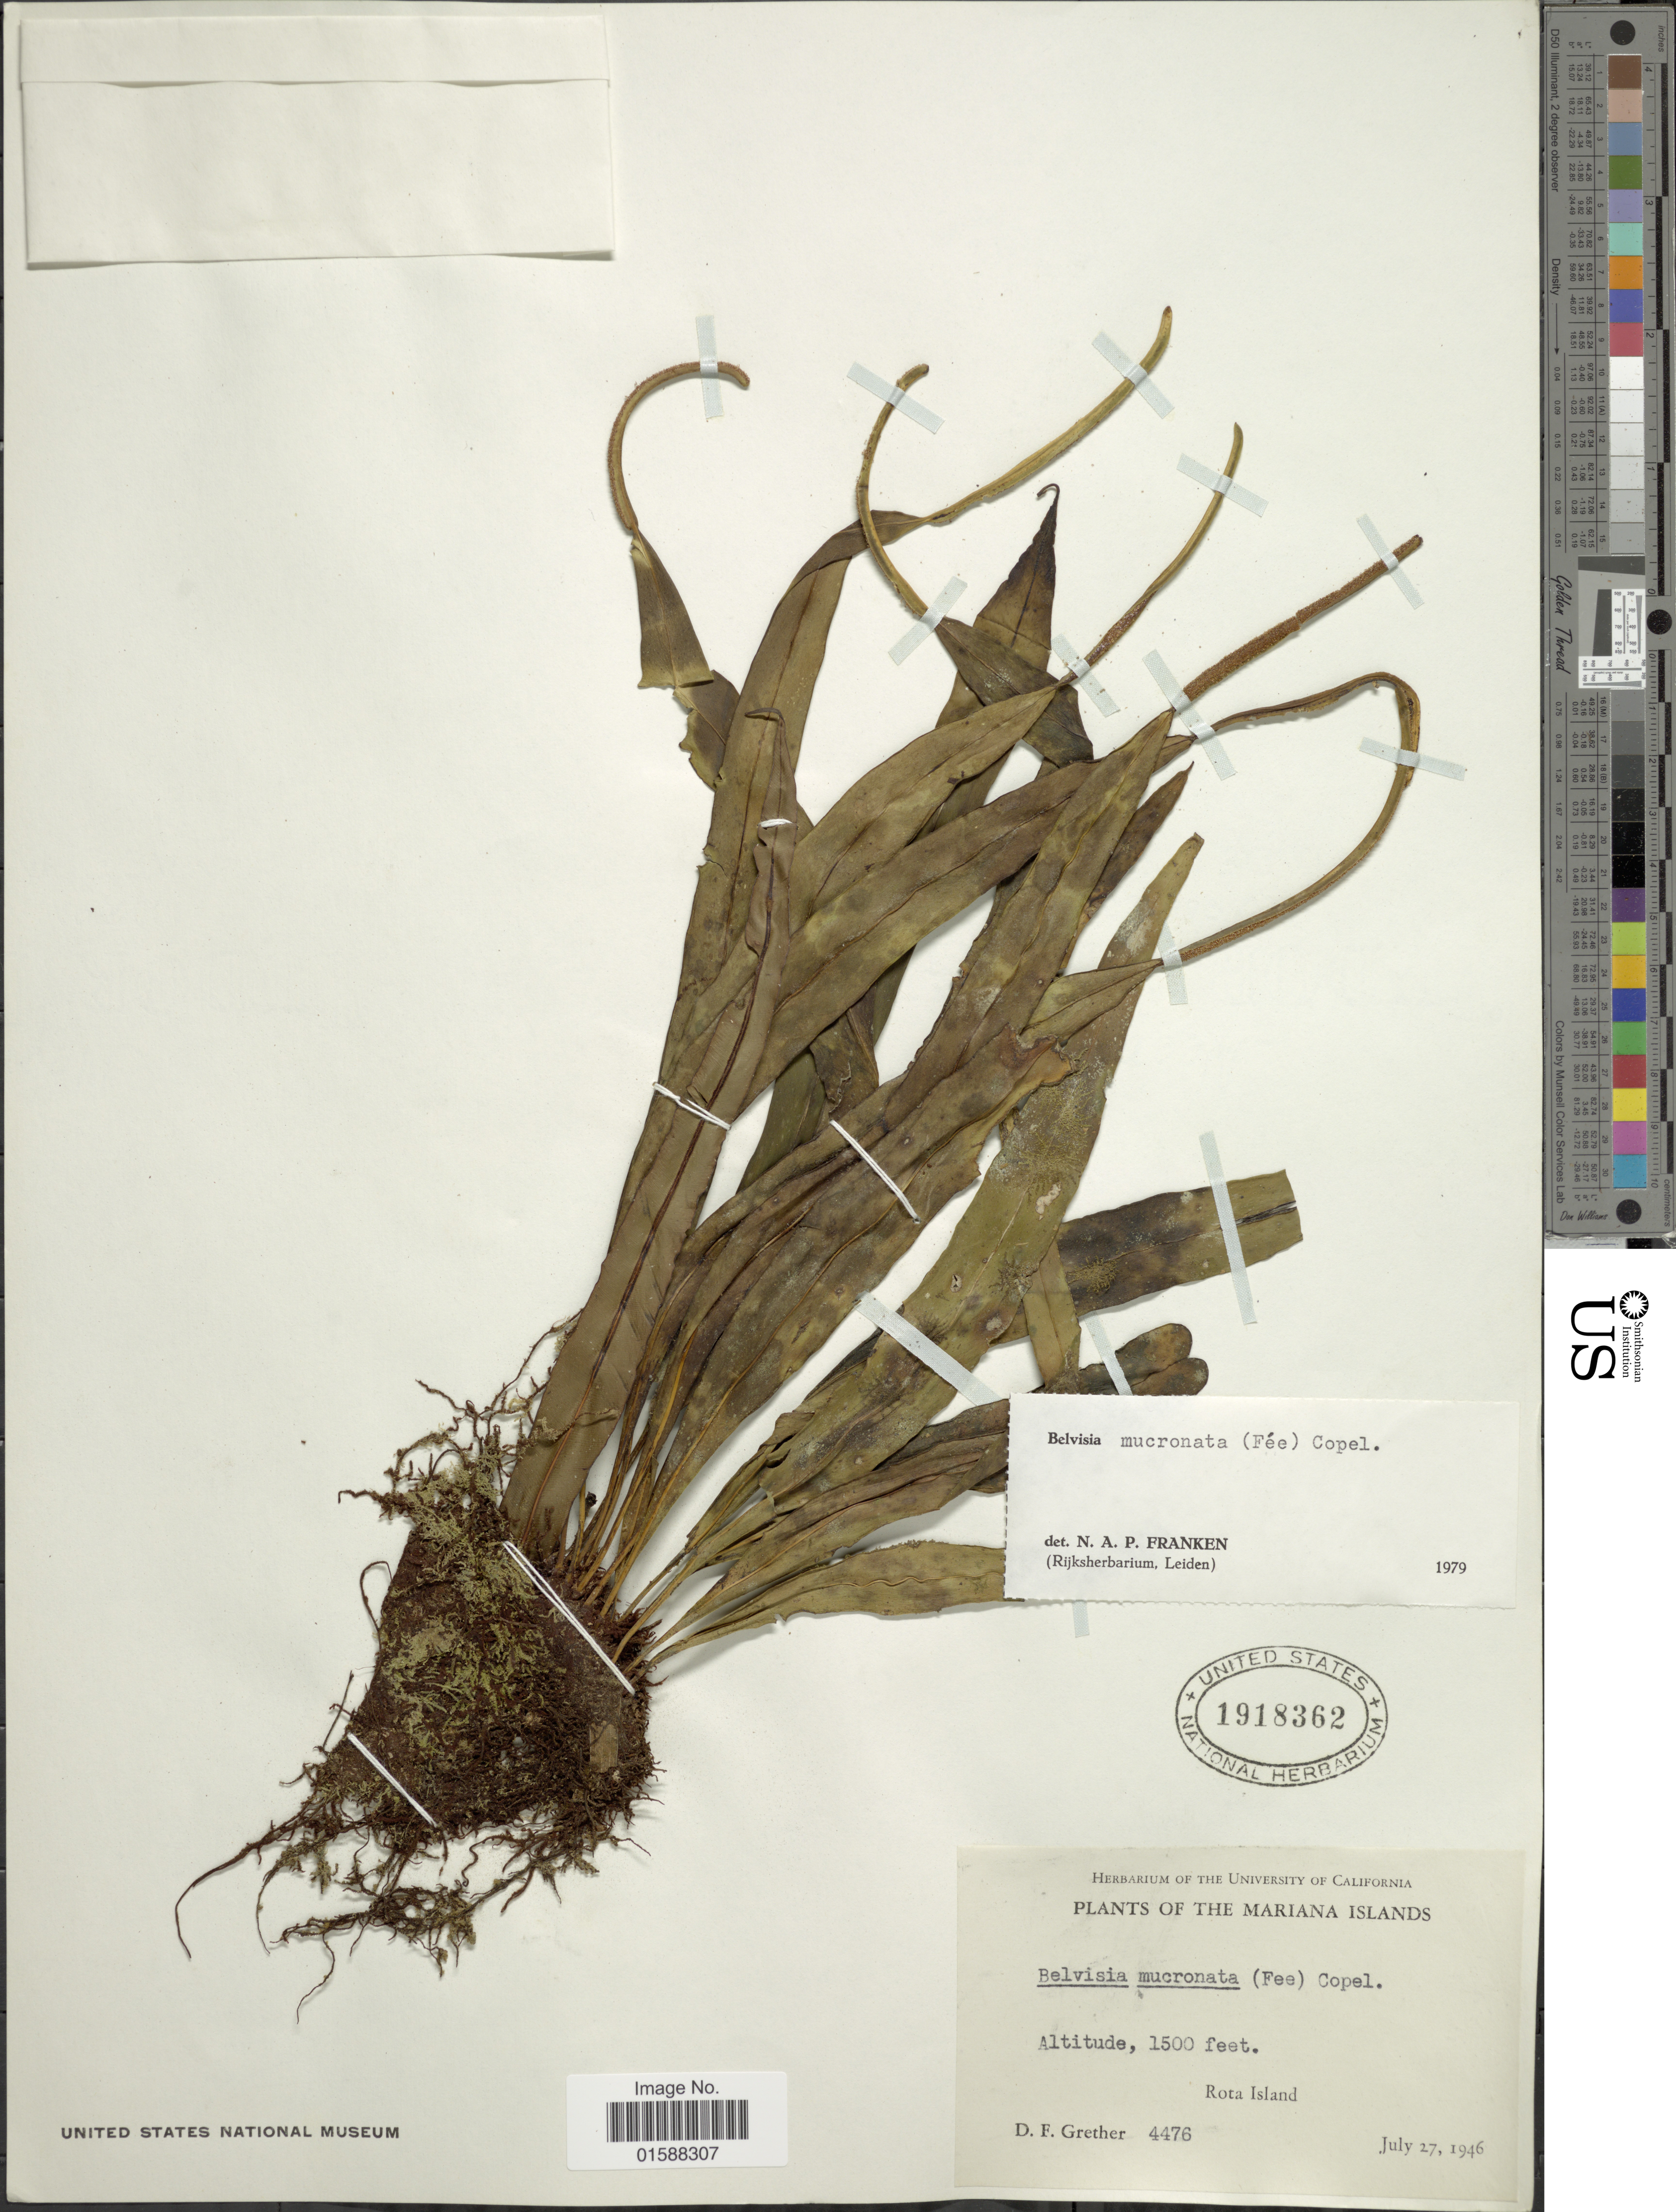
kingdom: Plantae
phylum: Tracheophyta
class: Polypodiopsida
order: Polypodiales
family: Polypodiaceae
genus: Lepisorus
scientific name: Lepisorus mucronatus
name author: (Fée) Li S. Wang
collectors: D. F. Grether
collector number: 4476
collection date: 1946-07-27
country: Northern Mariana Islands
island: Rota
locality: Rota Island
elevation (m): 457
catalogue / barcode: US 1918362